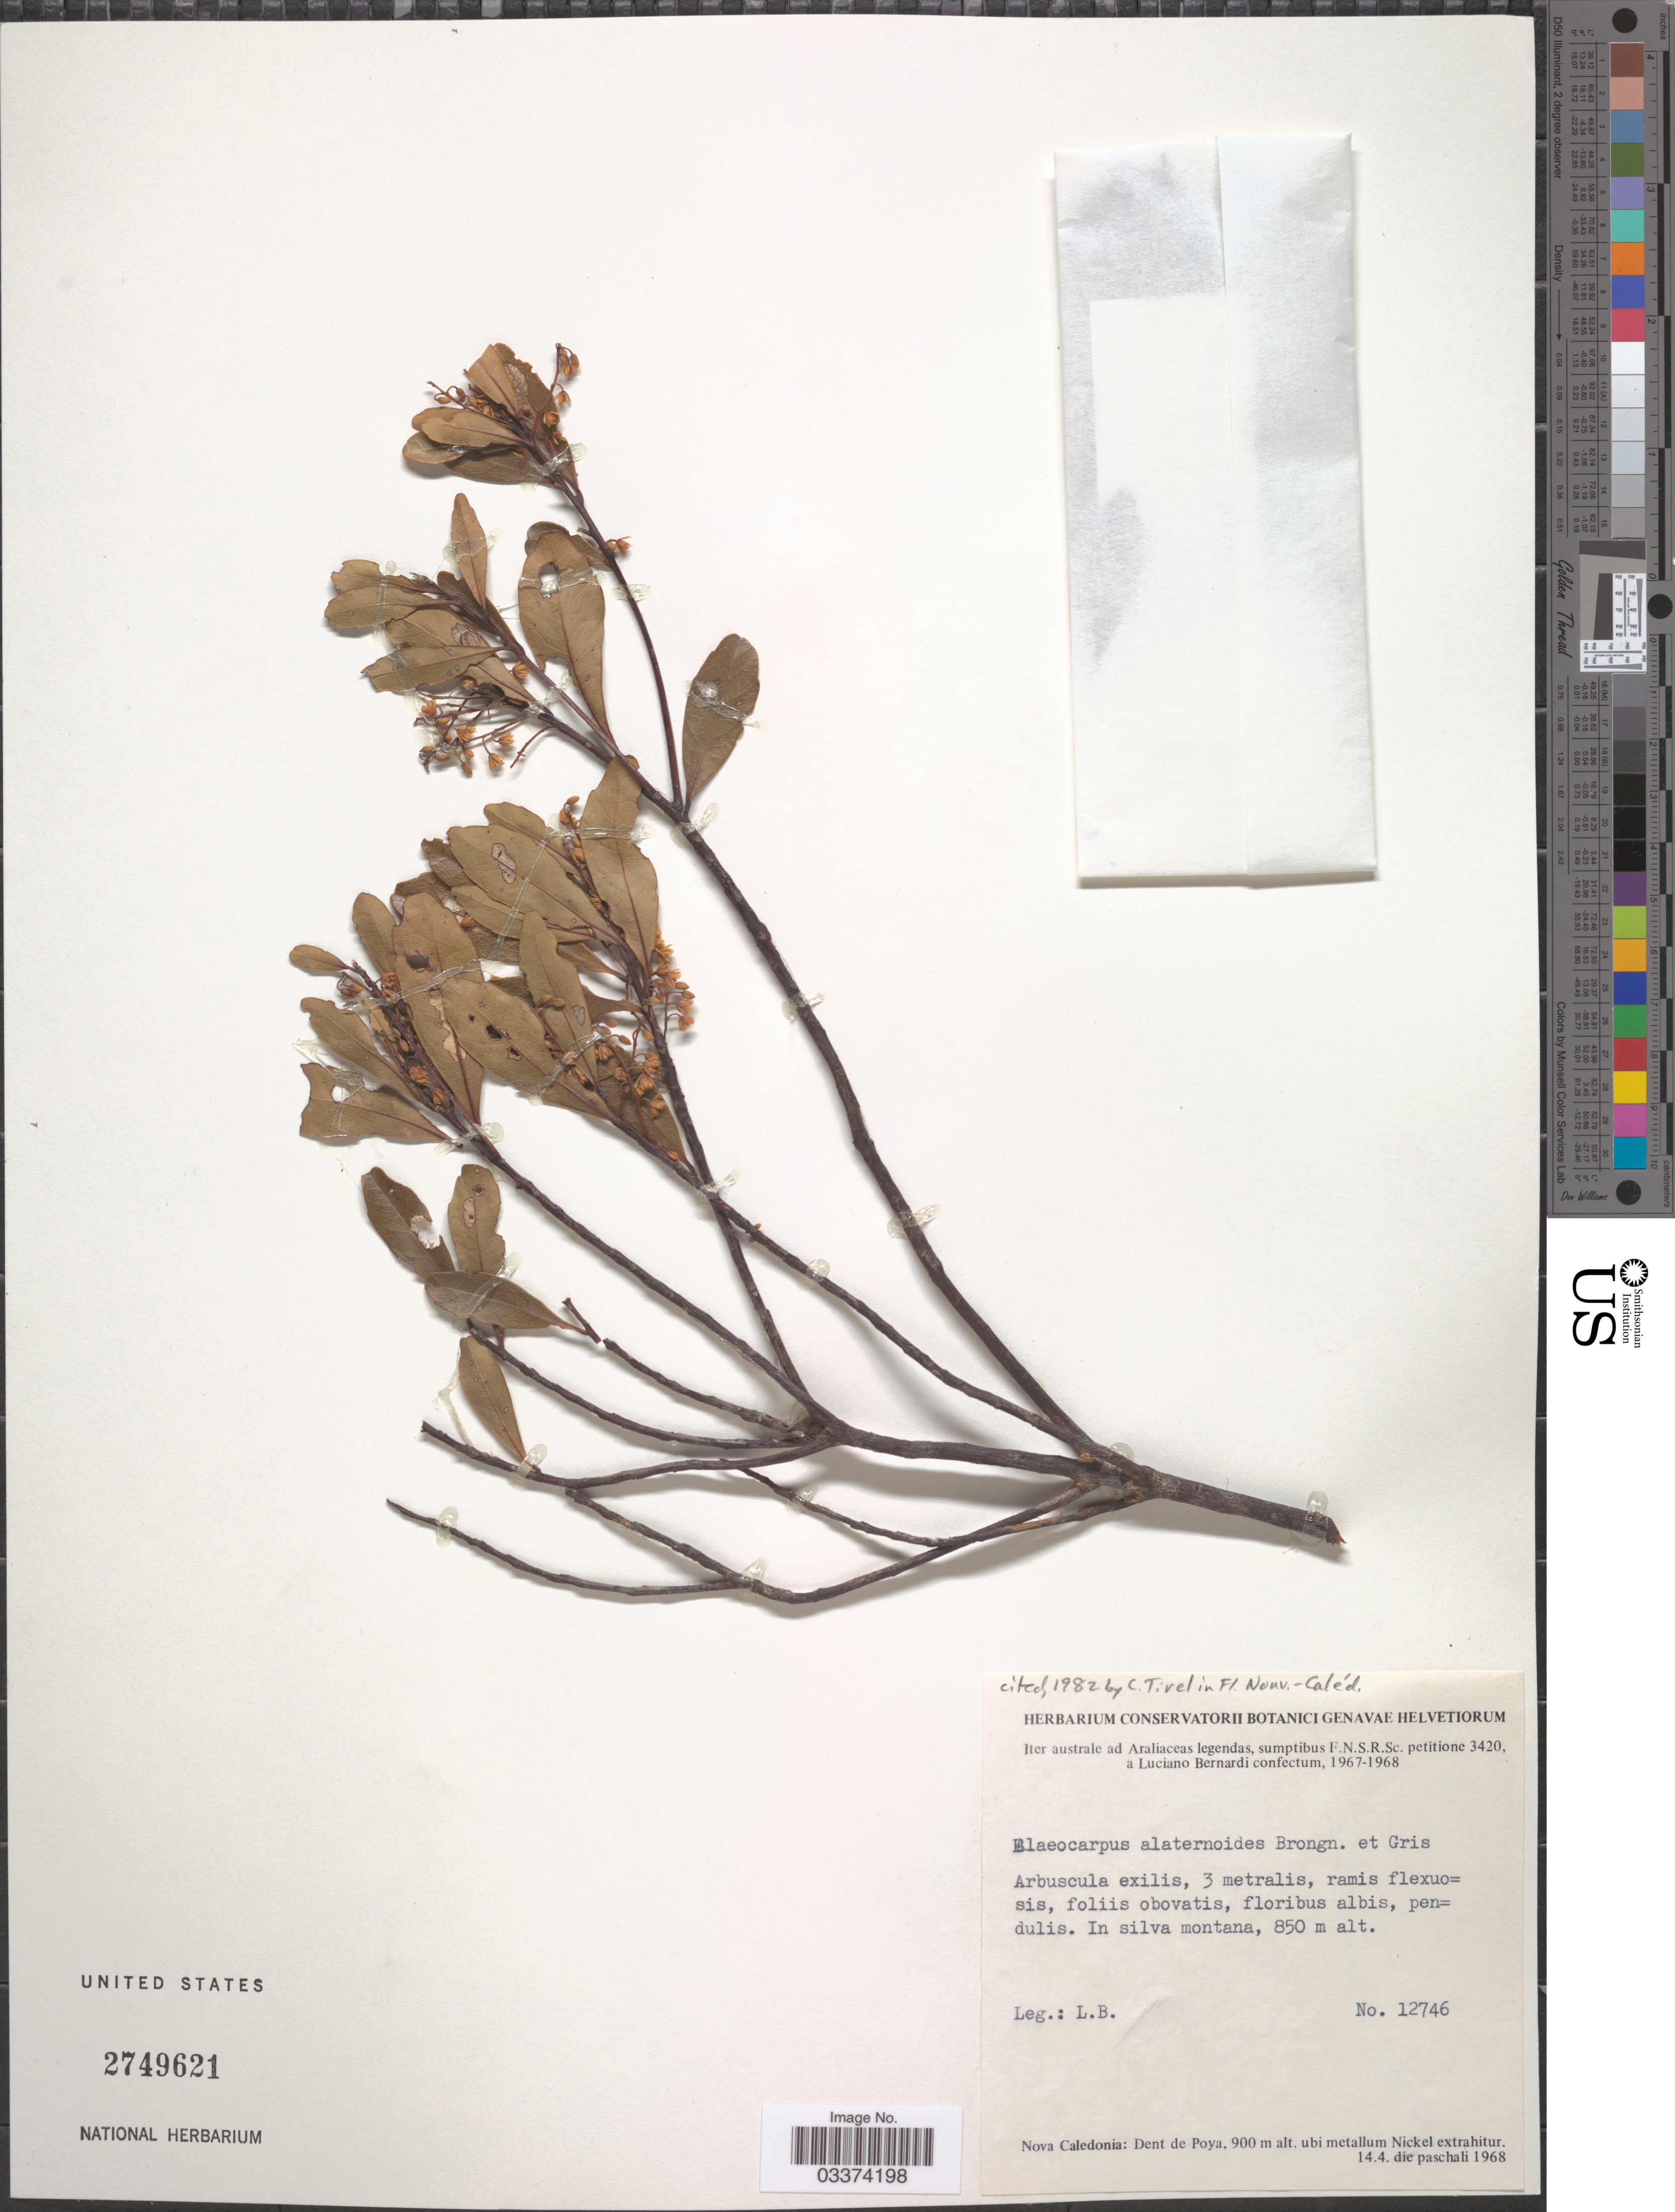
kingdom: Plantae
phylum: Tracheophyta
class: Magnoliopsida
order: Oxalidales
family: Elaeocarpaceae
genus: Elaeocarpus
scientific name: Elaeocarpus alaternoides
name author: Brongn. & Gris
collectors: L. Bernardi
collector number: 12746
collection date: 1968-04-14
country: New Caledonia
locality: Dent de Poya, ubi metallum Nickel extrahitur [unsure placement]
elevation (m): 850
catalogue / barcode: US 2749621